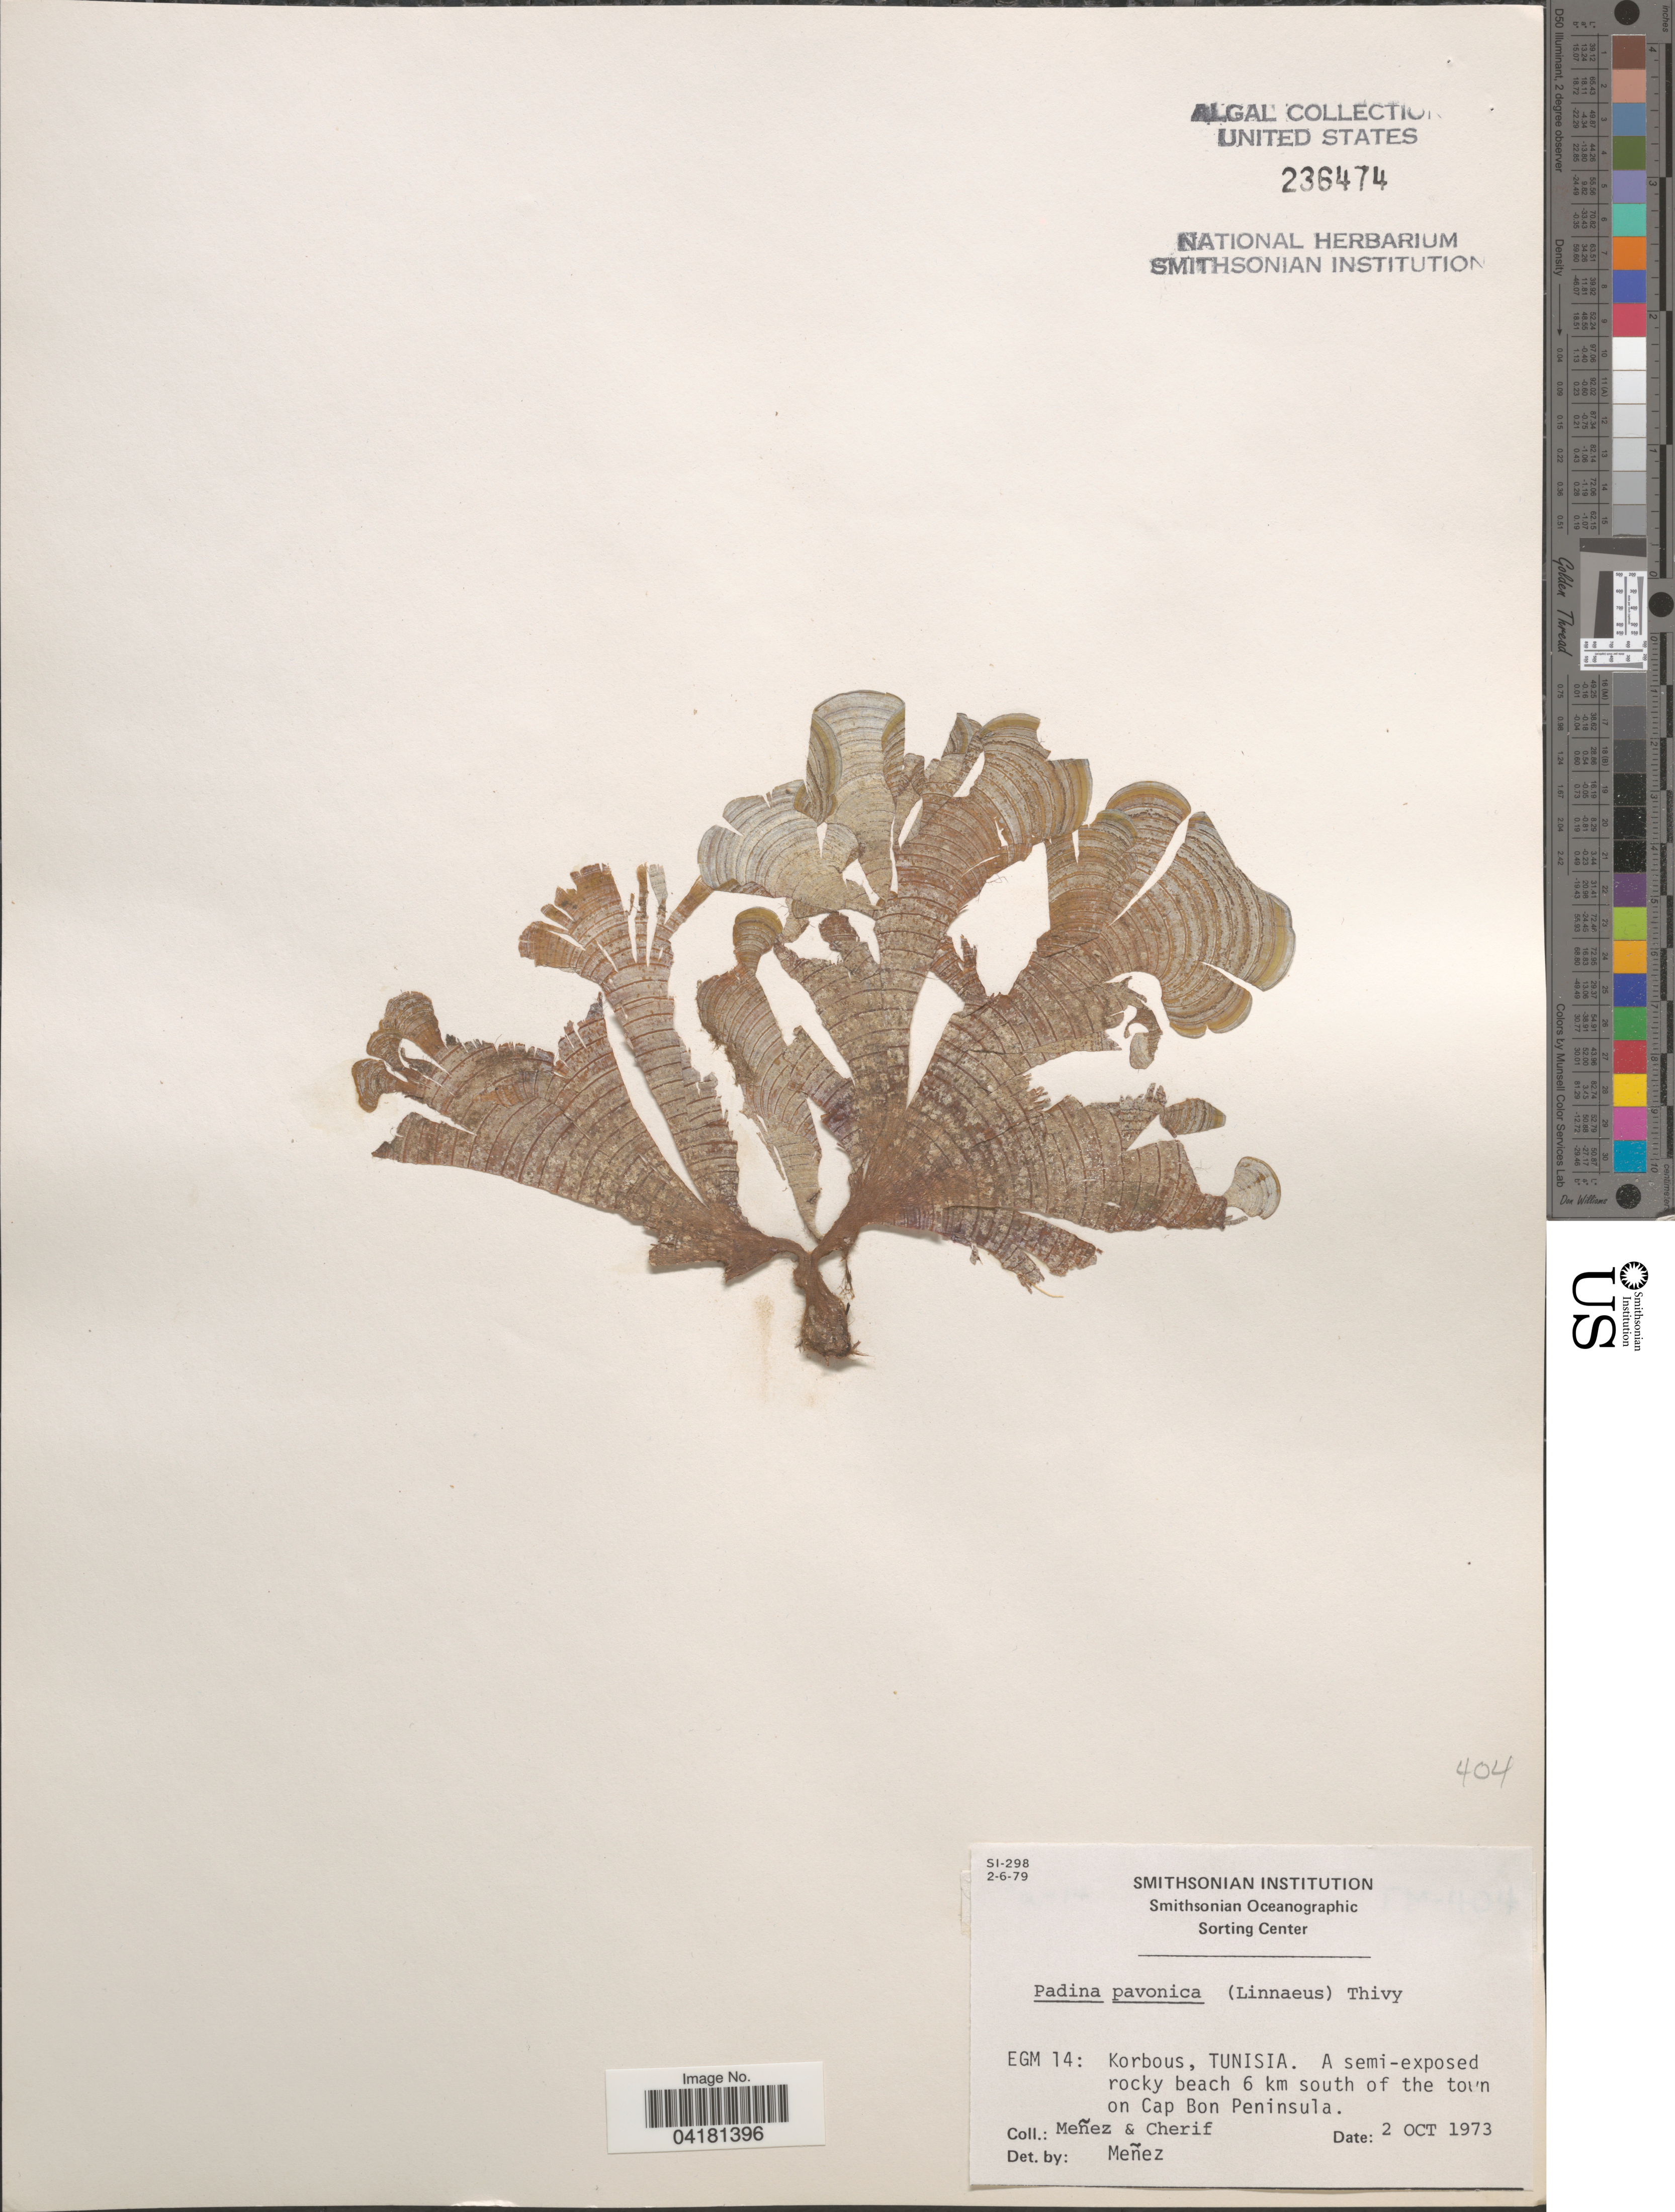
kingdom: Chromista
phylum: Ochrophyta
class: Phaeophyceae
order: Dictyotales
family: Dictyotaceae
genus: Padina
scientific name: Padina pavonica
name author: (L.) Thivy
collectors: Menez & -. Cherif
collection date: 1973-10-02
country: Tunisia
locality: EGM 14: Korbous, Tunisia. A semi-exposed rocky beach 6 km south of the town on Cap Bon Peninsula.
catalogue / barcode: US 236474